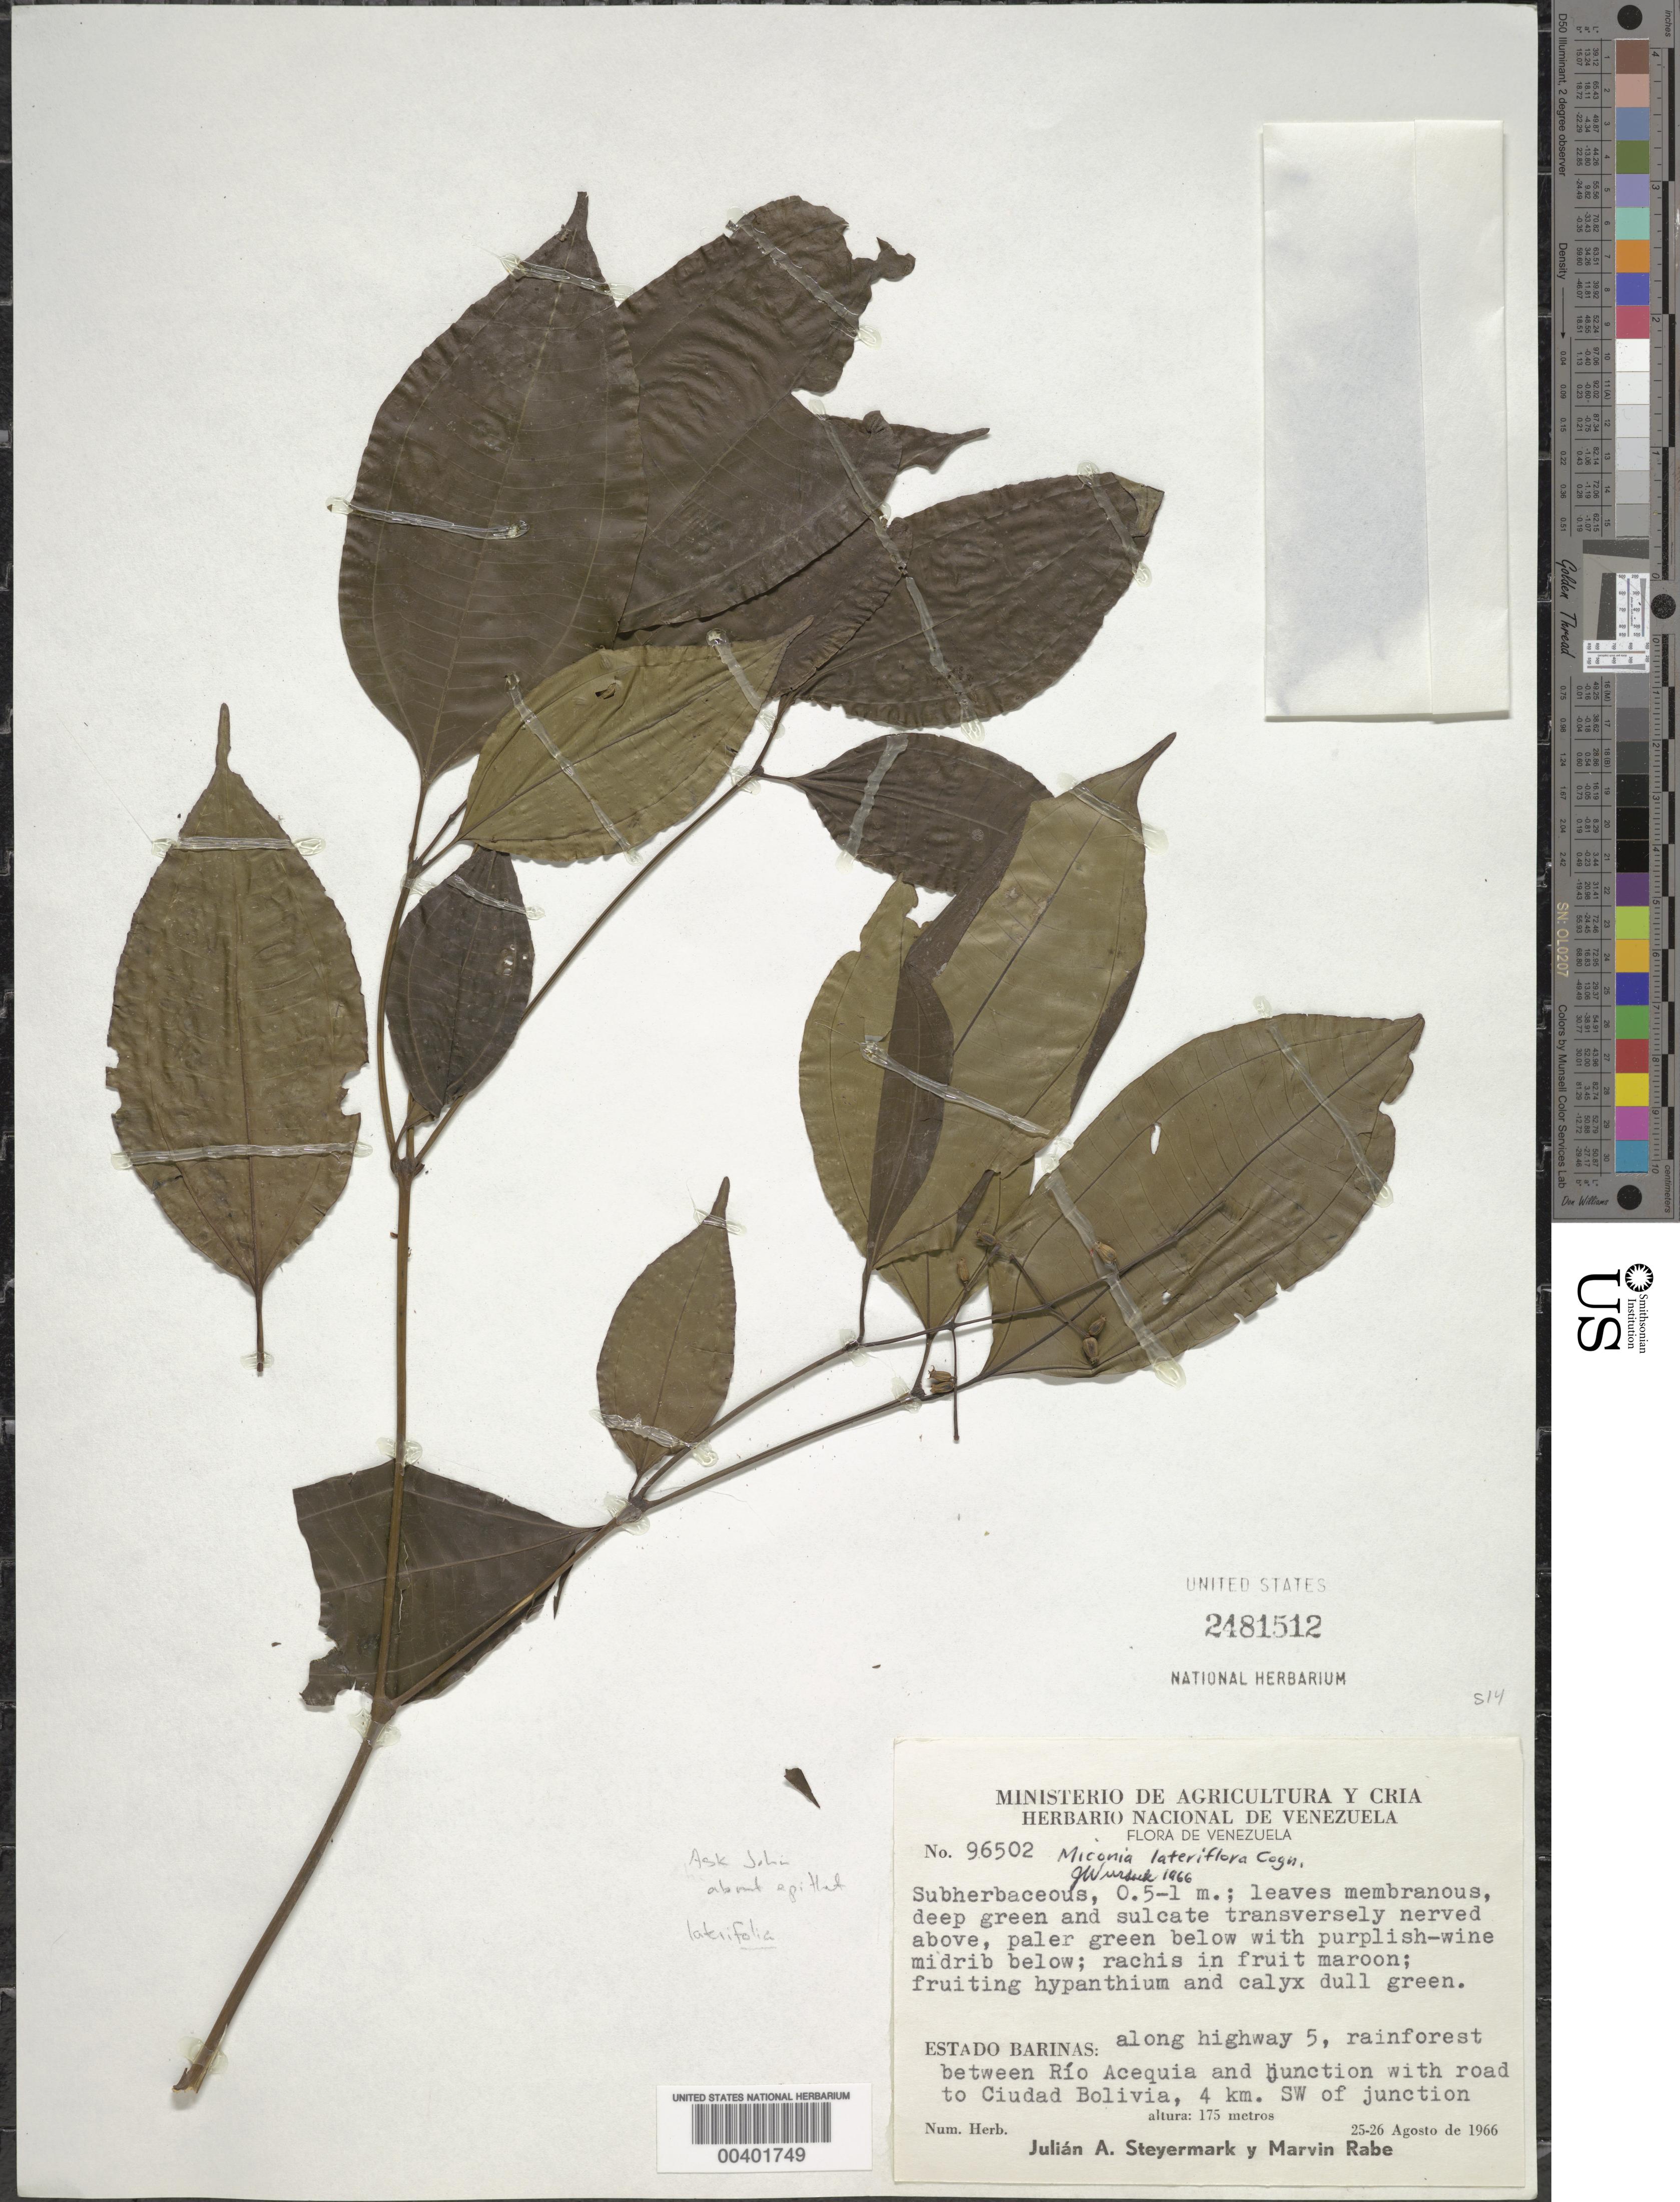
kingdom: Plantae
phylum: Tracheophyta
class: Magnoliopsida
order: Myrtales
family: Melastomataceae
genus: Miconia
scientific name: Miconia lateriflora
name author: Cogn.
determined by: Wurdack, John J., (US), US (UNITED STATES)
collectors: J. Steyermark & M. Rabe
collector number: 96502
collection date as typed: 25 Aug 1966 to 26 Aug 1966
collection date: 1966-08-25/1966-08-26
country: Venezuela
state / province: Barinas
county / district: Pedraza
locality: Along highway 5, rainforest between Río Acequia and junction with road to Ciudad Bolivia, 4 km. SW of junction. Acequia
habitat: Rain forest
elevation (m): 175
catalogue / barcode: US 2481512